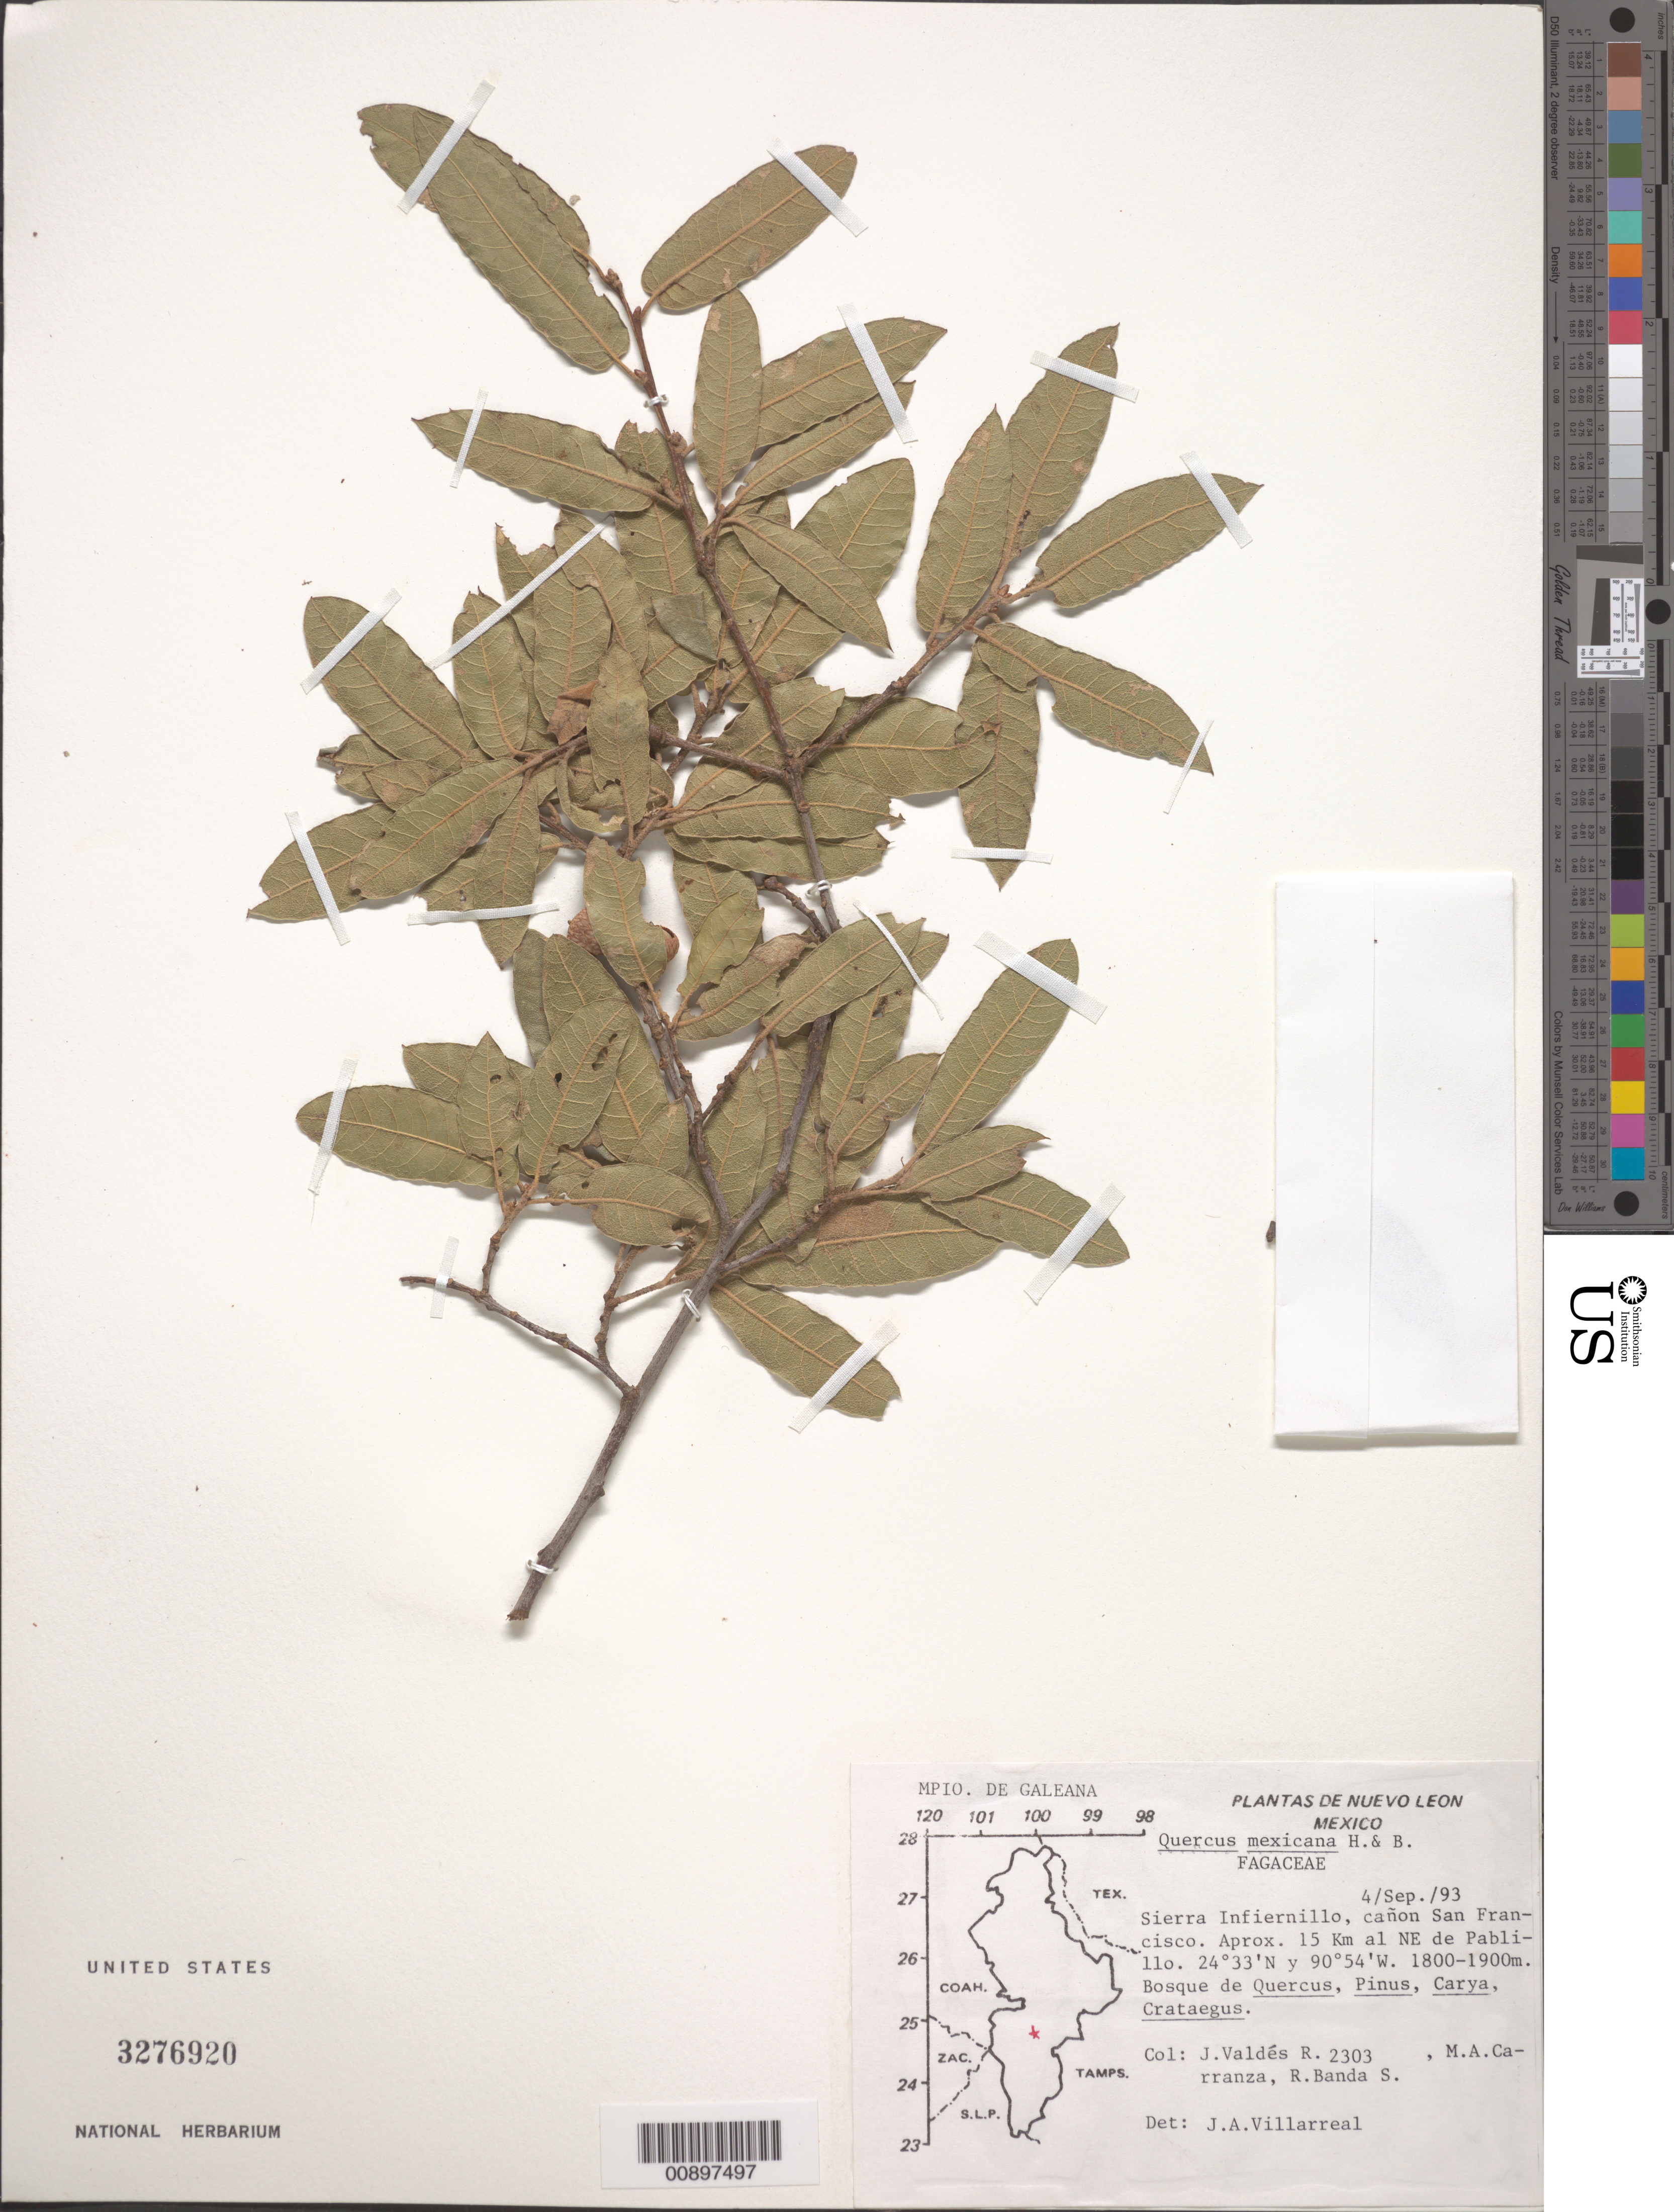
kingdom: Plantae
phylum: Tracheophyta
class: Magnoliopsida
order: Fagales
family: Fagaceae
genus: Quercus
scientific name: Quercus mexicana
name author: Humb. & Bonpl.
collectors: J. Valdés-Reyna, M. A. Carranza & R. Banda-S.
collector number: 2303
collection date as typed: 04 Sep 1993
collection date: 1993-09-04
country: Mexico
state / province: Nuevo León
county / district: Galeana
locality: Sierra Infiernillo, cañon San Francisco. Aprox. 15 km. al NE de Pablillo.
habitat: Bosque de Quercus, Pinus, Carya, Crataegus.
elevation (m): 1900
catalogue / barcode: US 3276920